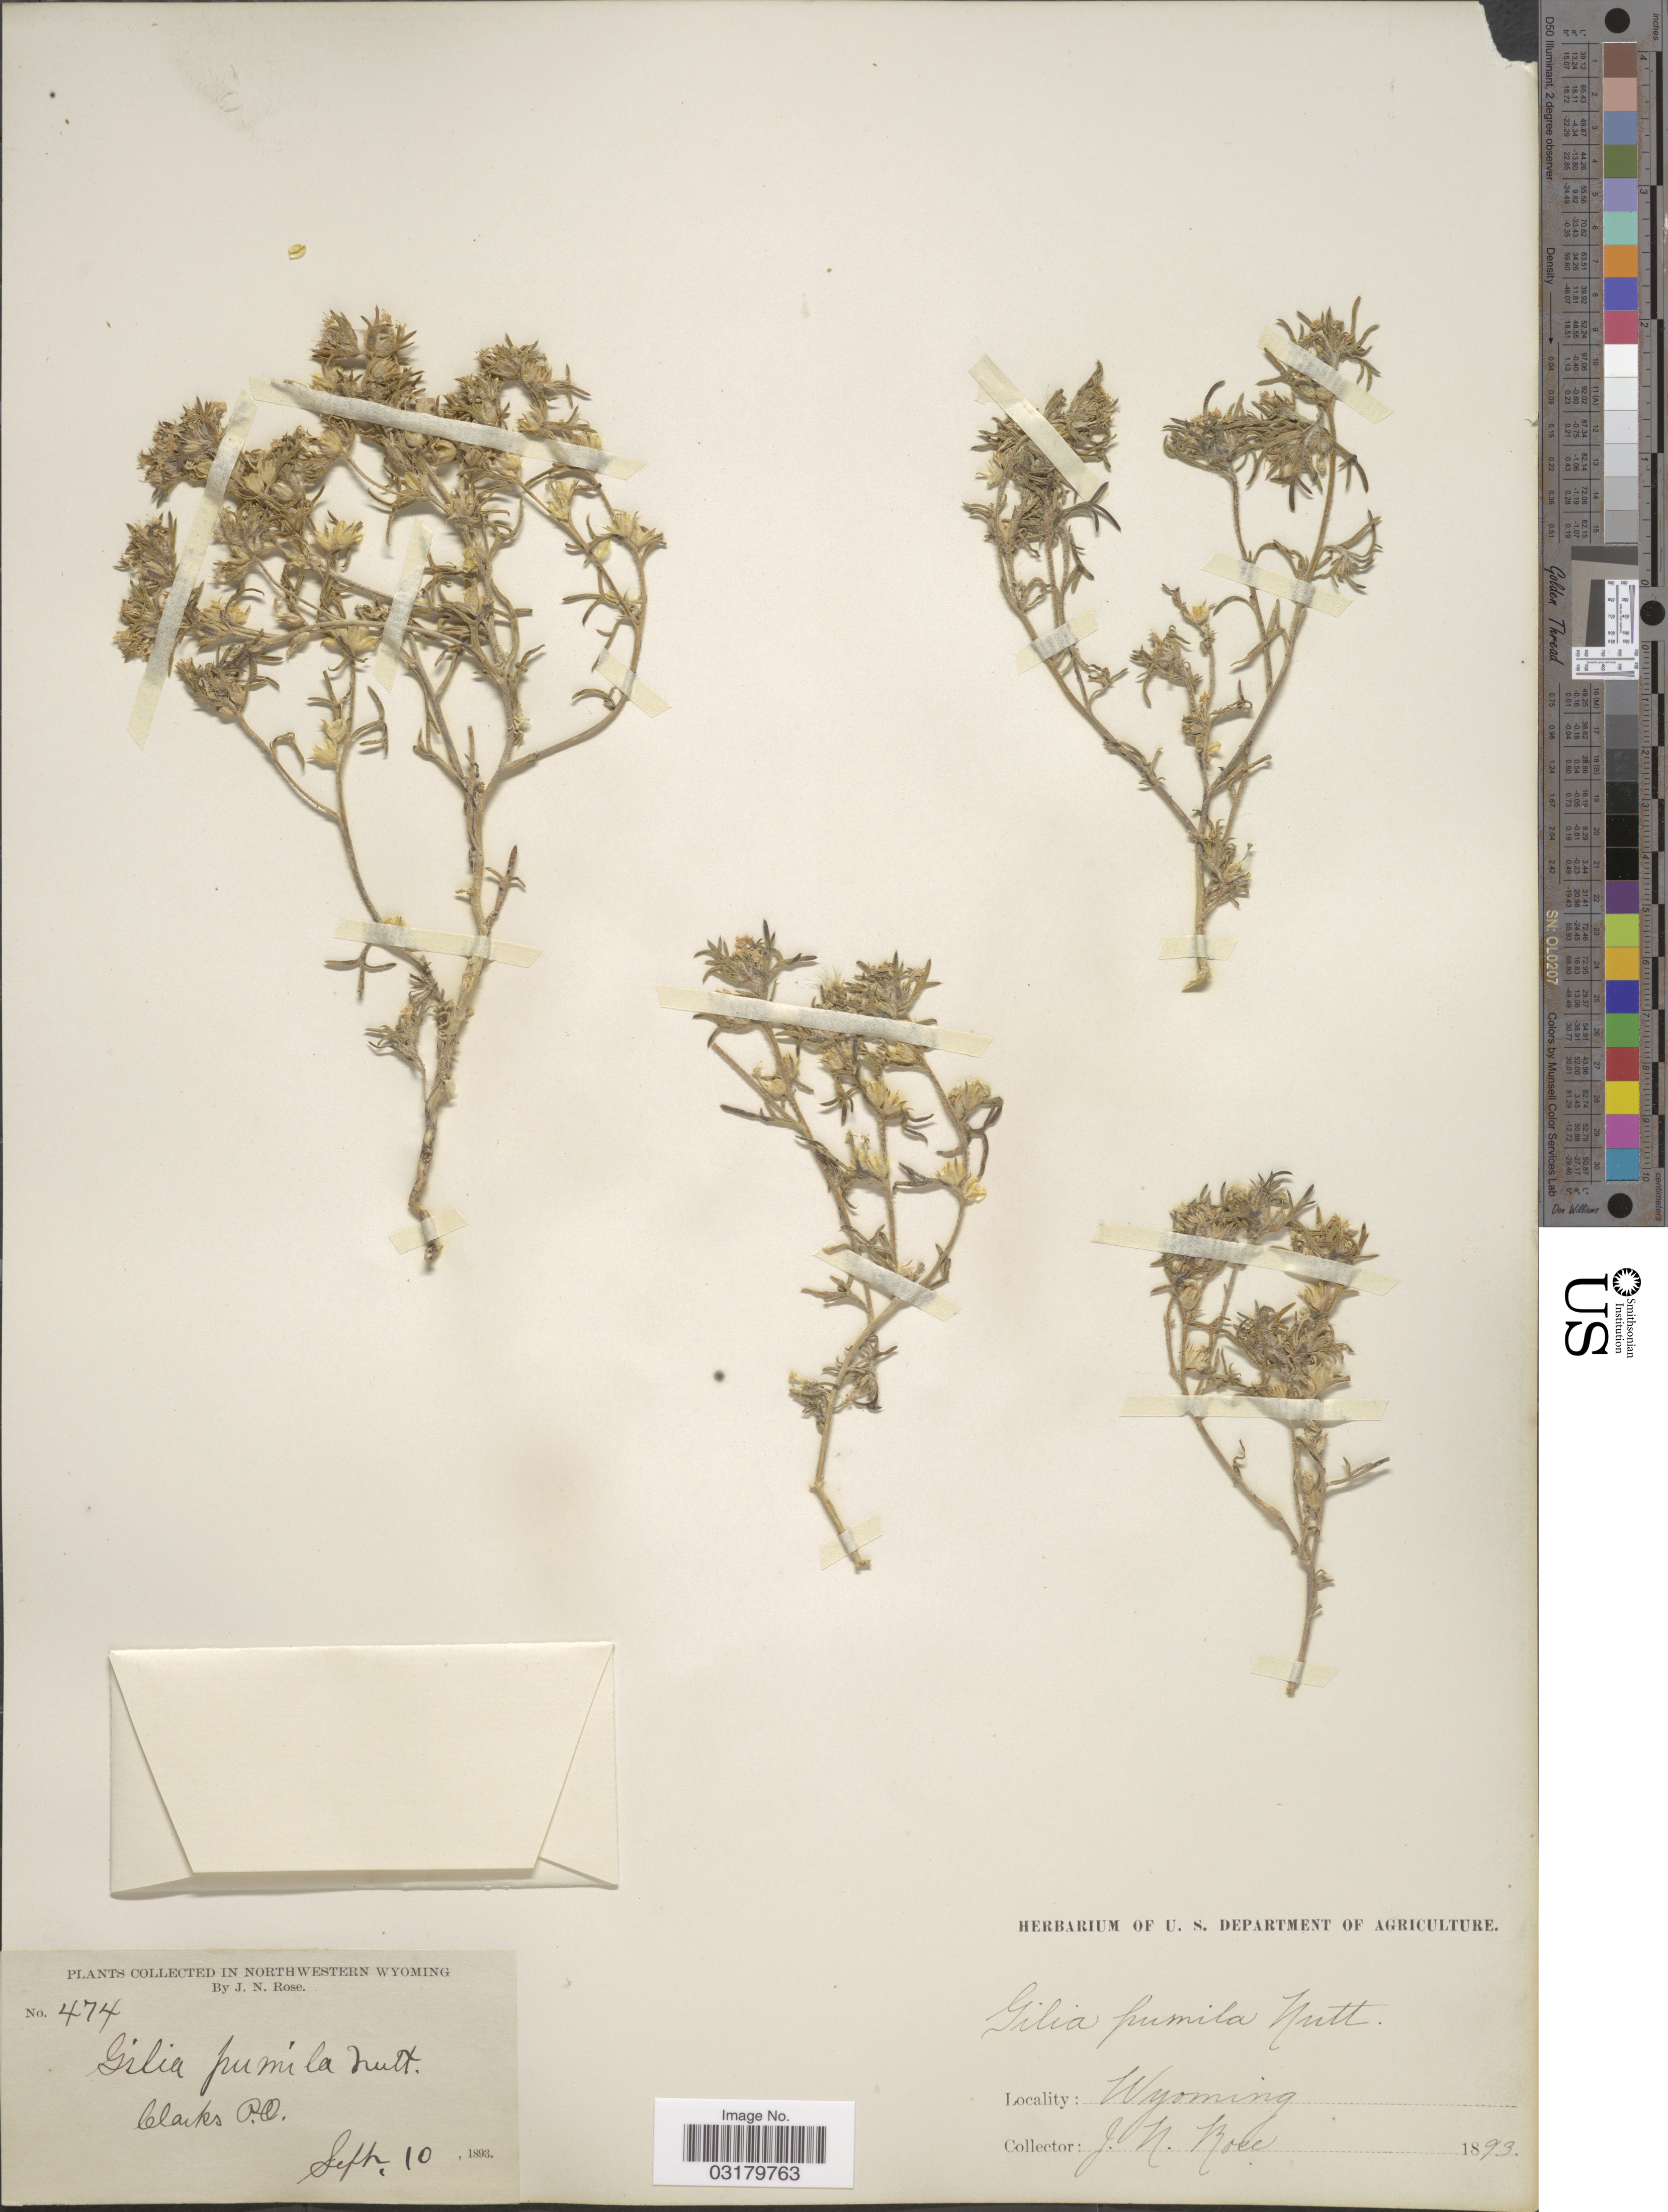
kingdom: Plantae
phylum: Tracheophyta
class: Magnoliopsida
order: Ericales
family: Polemoniaceae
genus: Ipomopsis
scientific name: Ipomopsis pumila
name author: (Nutt.) V.E. Grant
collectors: J. N. Rose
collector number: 474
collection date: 1893-09-10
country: United States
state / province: Wyoming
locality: In Northwestern Wyoming. Clarks Co.